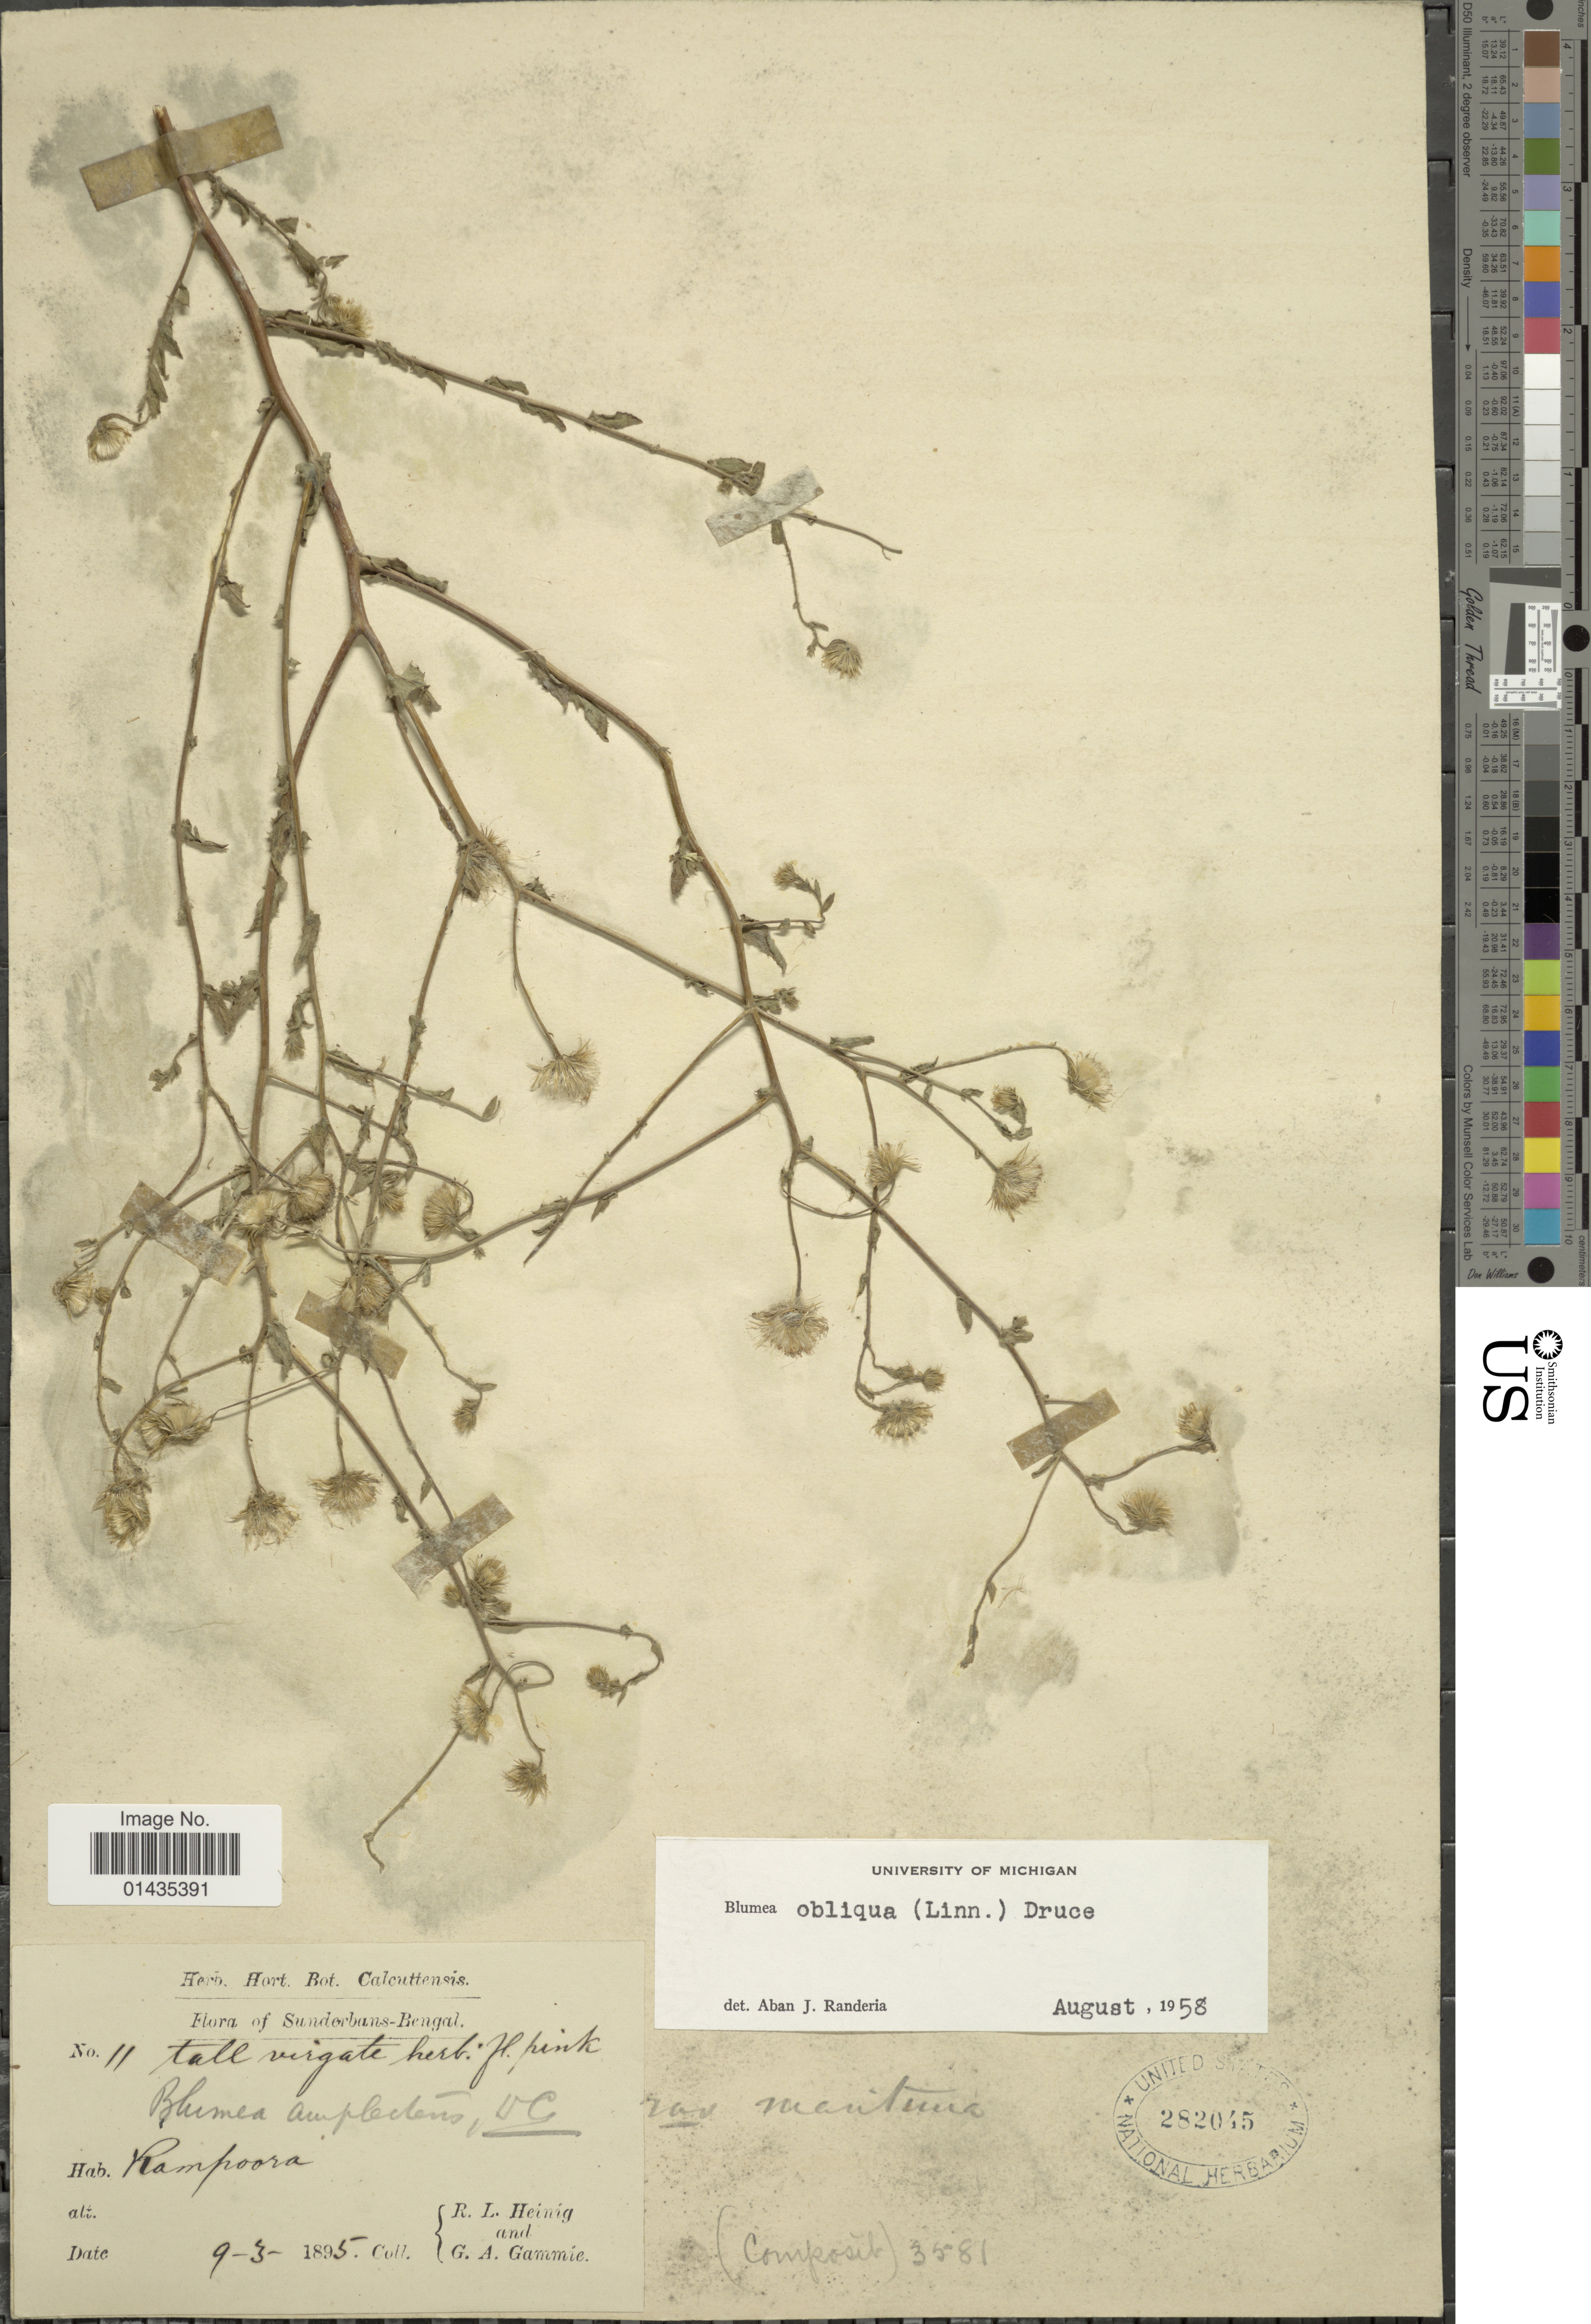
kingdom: Plantae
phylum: Tracheophyta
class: Magnoliopsida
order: Asterales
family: Asteraceae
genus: Blumea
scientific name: Blumea obliqua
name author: (L.) Druce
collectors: R. Heinig & G. Gammie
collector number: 11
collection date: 1895-03-09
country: India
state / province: West Bengal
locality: Sunderbans-Bengal, Rampoora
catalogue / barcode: US 282045